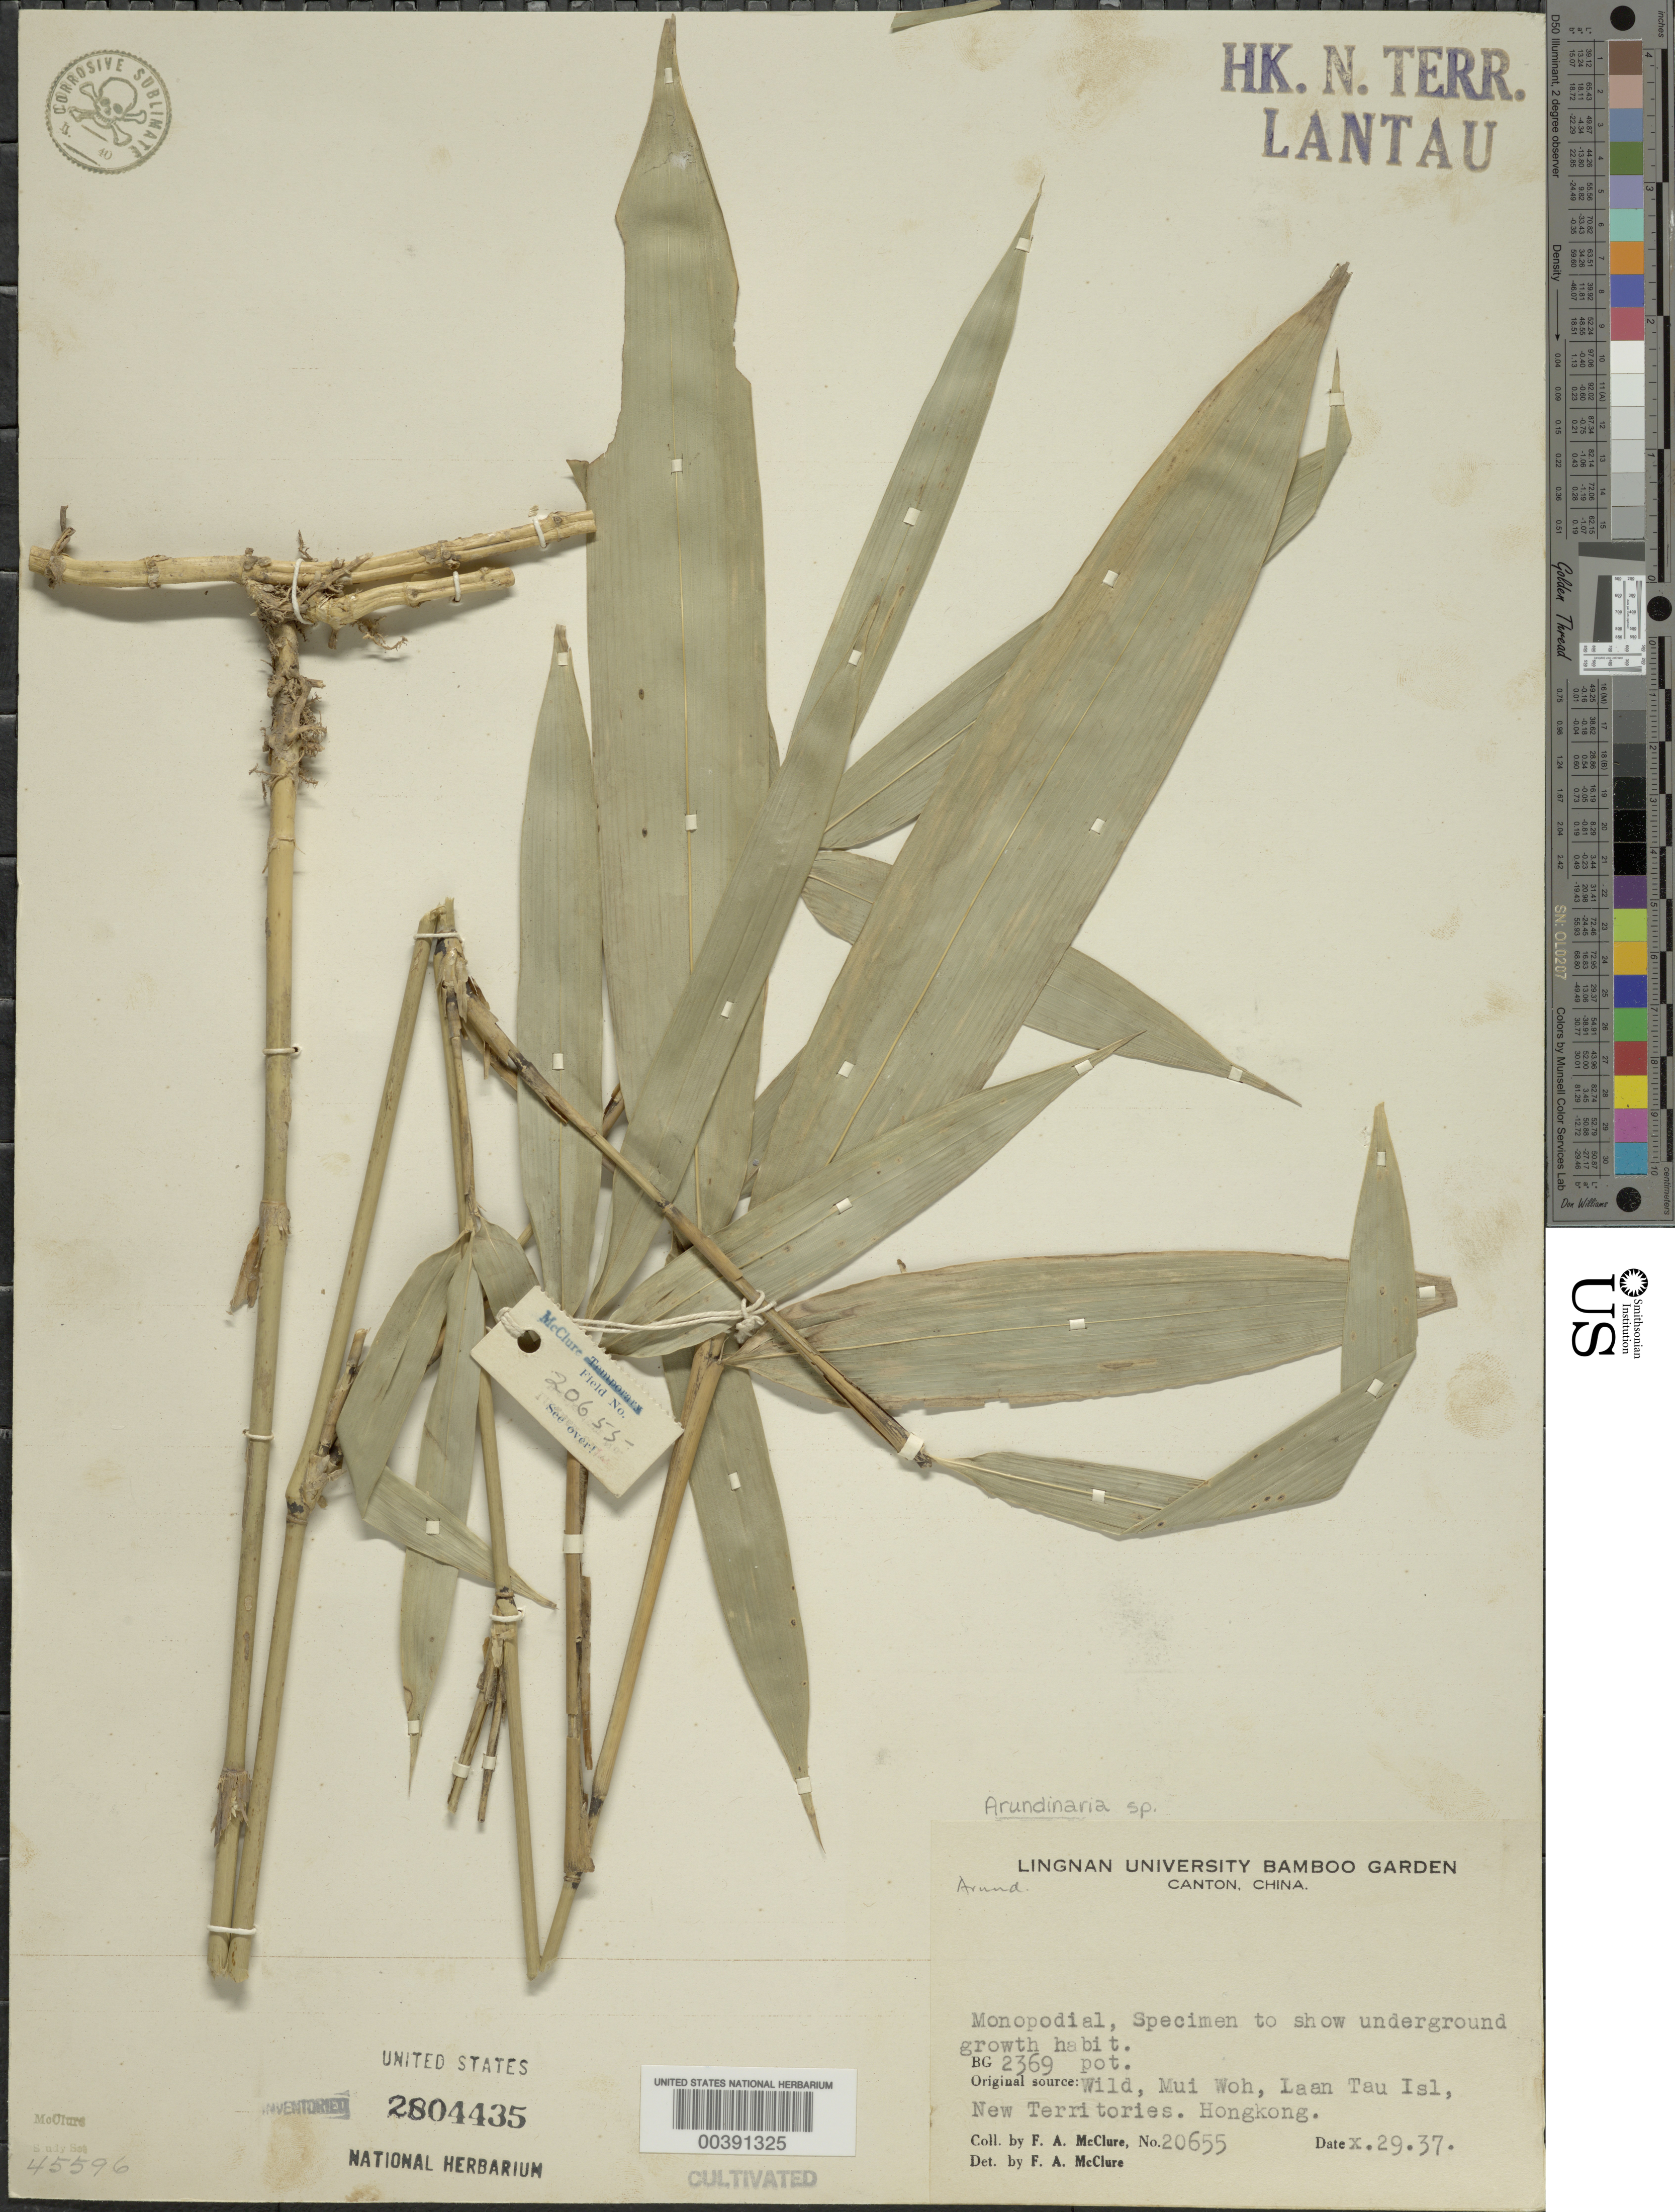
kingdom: Plantae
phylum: Tracheophyta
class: Liliopsida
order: Poales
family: Poaceae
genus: Arundinaria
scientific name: Arundinaria sp.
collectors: F. A. McClure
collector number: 20655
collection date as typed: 29 Oct 1937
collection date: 1937-10-29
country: China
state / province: Hong Kong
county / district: New Territories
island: Lan Tao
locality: Mui woh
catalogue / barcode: US 2804435